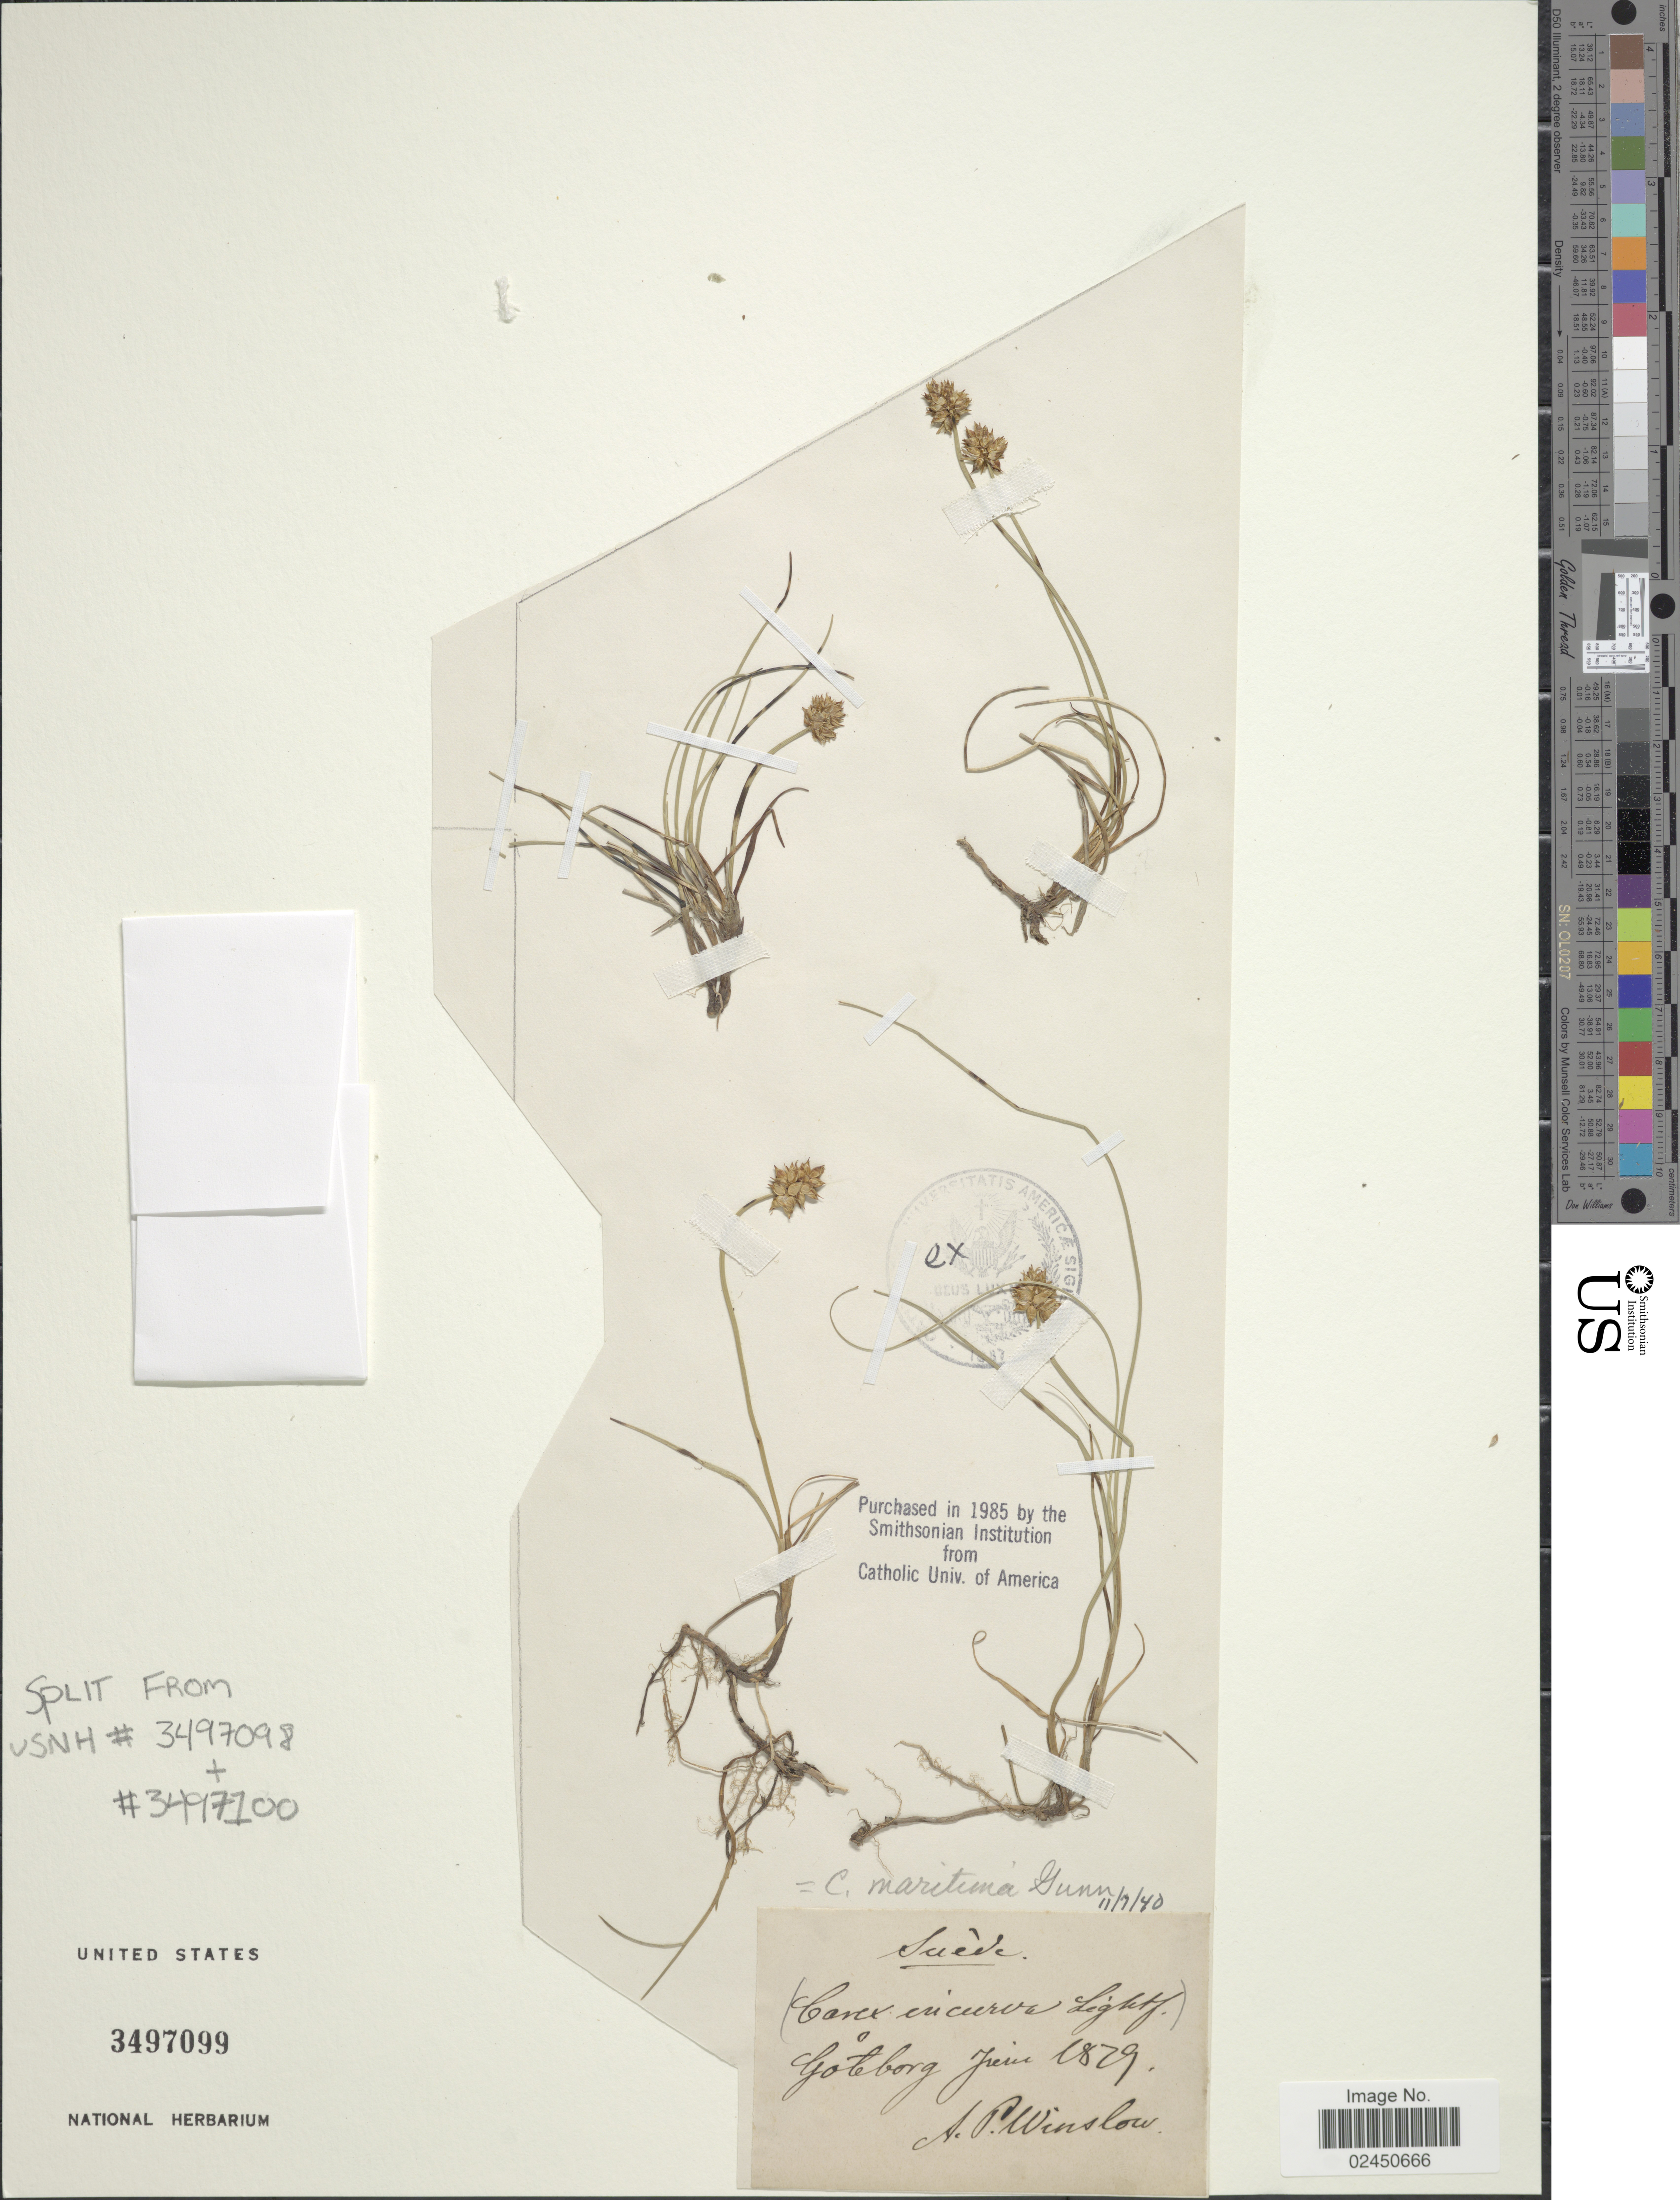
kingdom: Plantae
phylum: Tracheophyta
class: Liliopsida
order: Poales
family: Cyperaceae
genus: Carex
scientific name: Carex maritima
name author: Gunnerus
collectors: A. Winslow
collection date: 1829-06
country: Sweden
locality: Goteborg.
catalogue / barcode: US 3497099